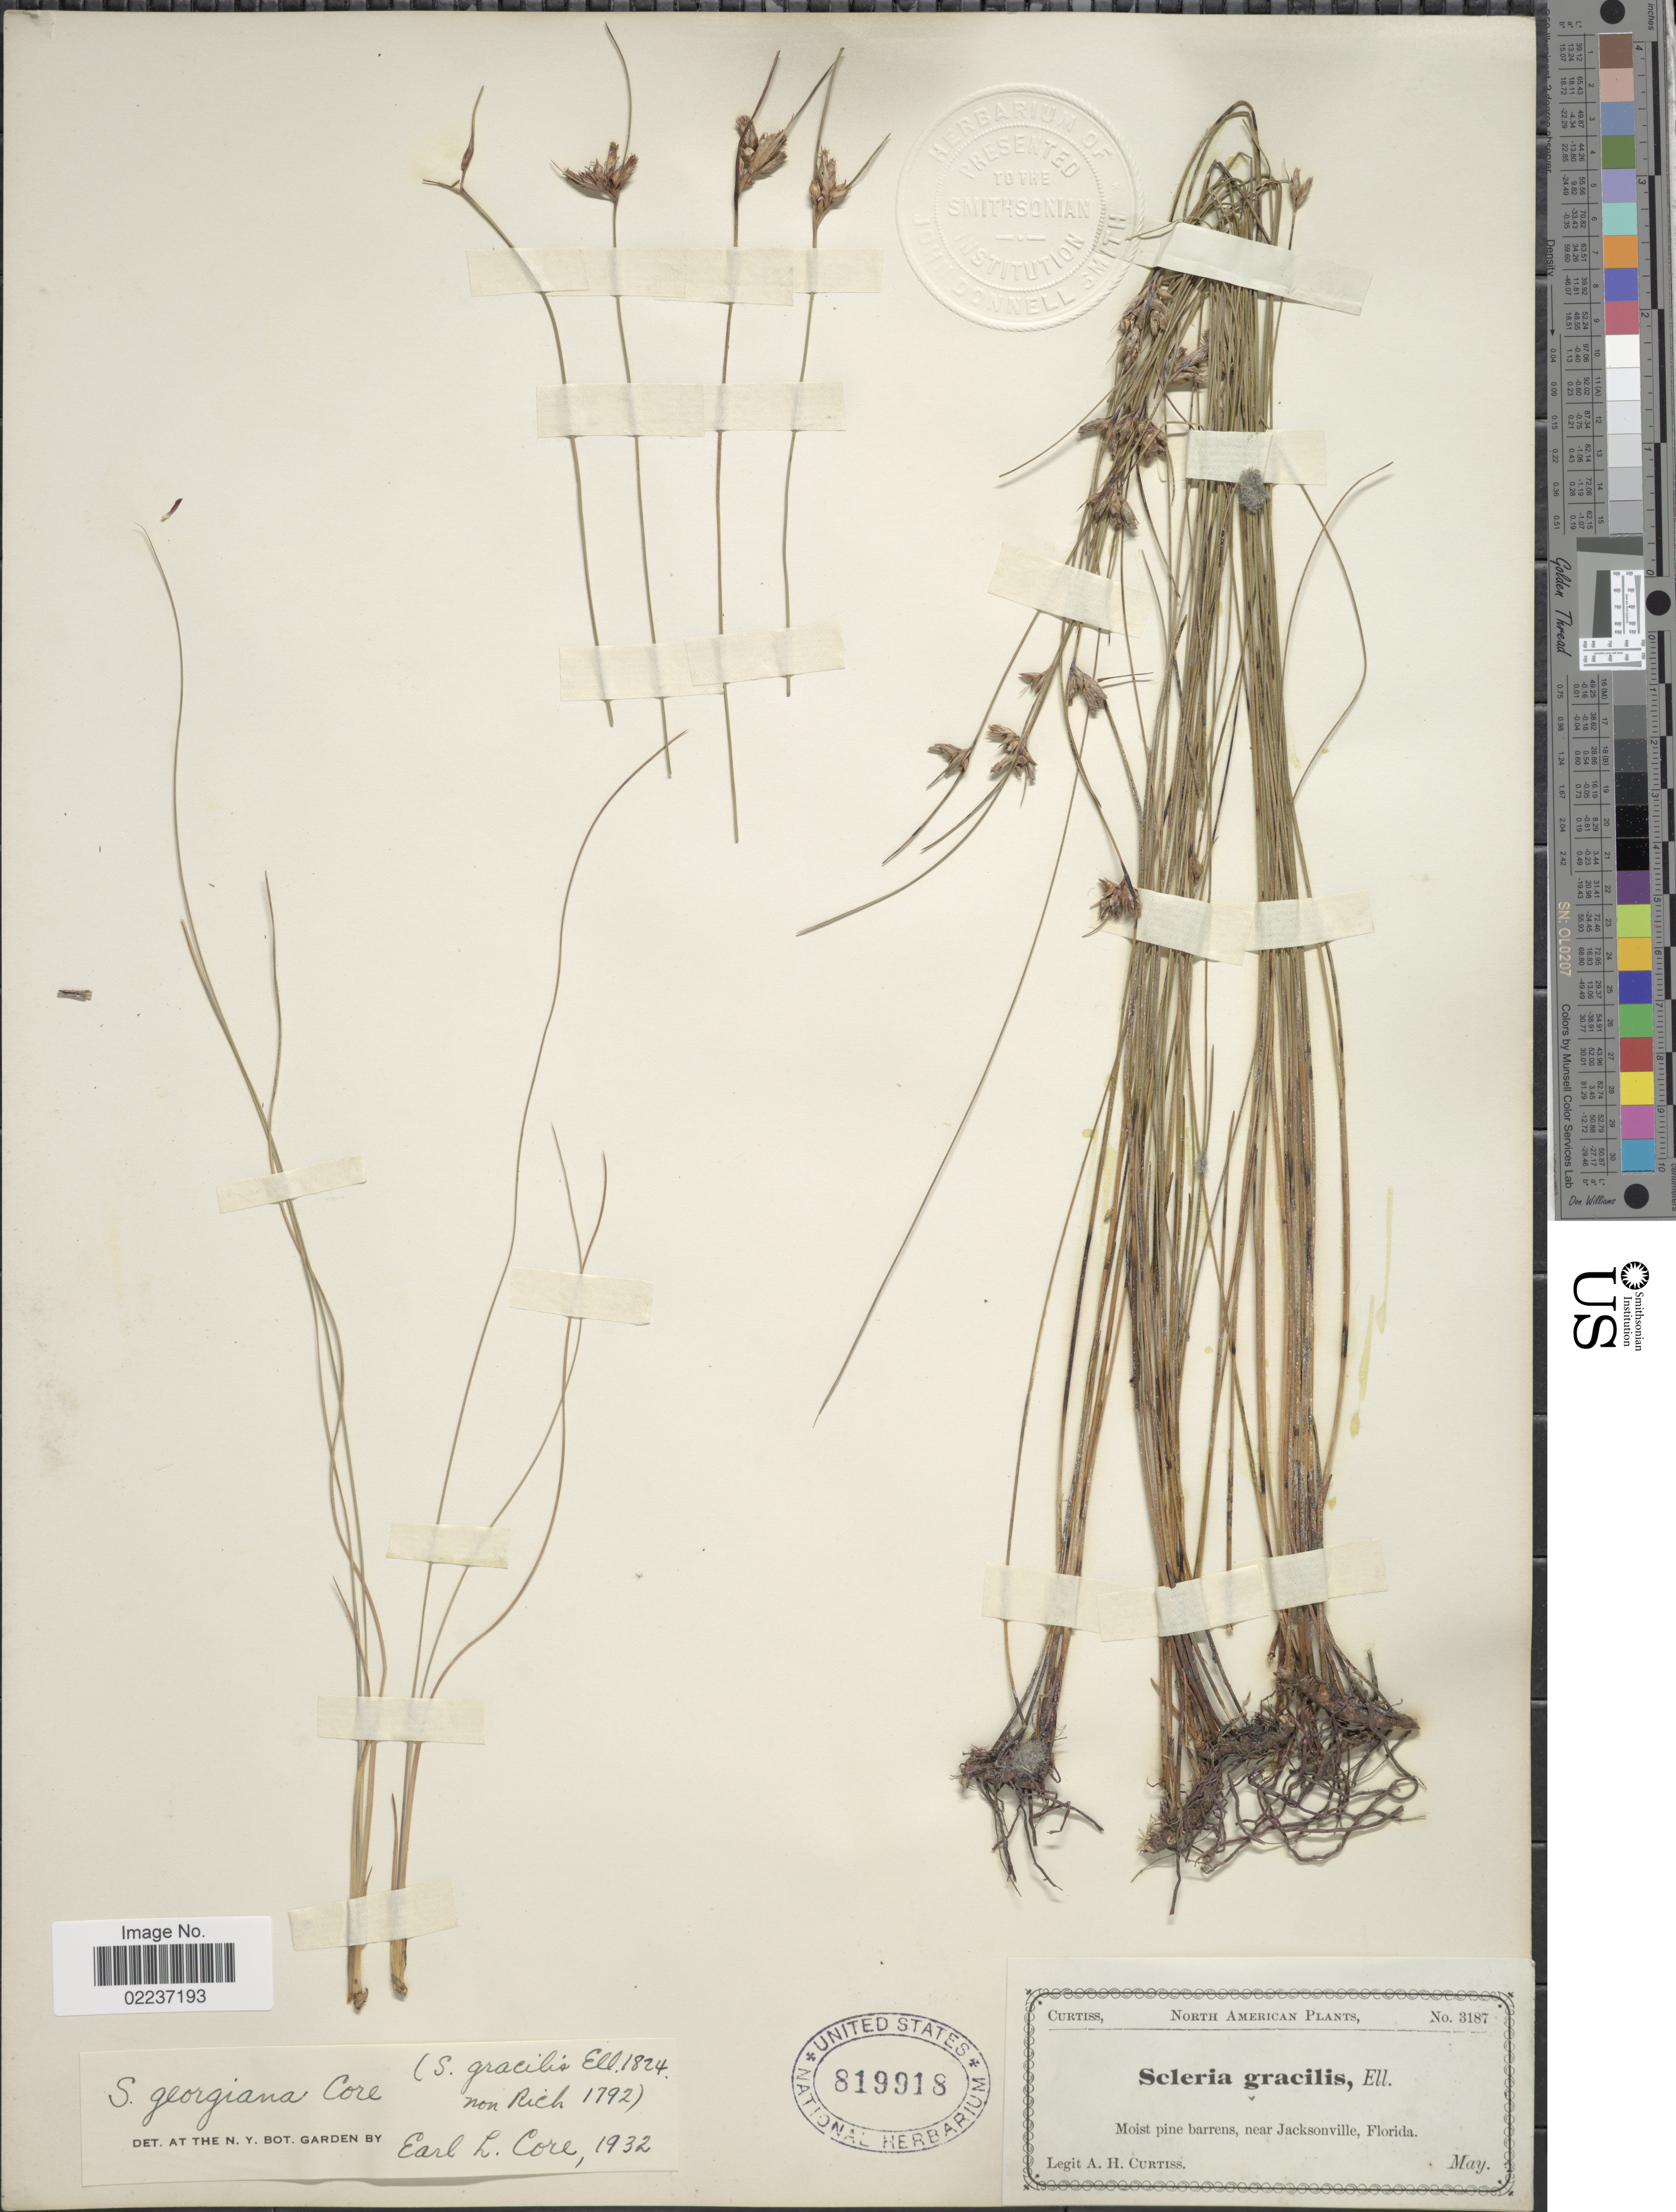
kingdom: Plantae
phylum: Tracheophyta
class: Liliopsida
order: Poales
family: Cyperaceae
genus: Scleria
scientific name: Scleria georgiana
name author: Core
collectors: A. H. Curtiss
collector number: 3187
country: United States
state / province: Florida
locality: Near Jacksonville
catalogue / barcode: US 819918